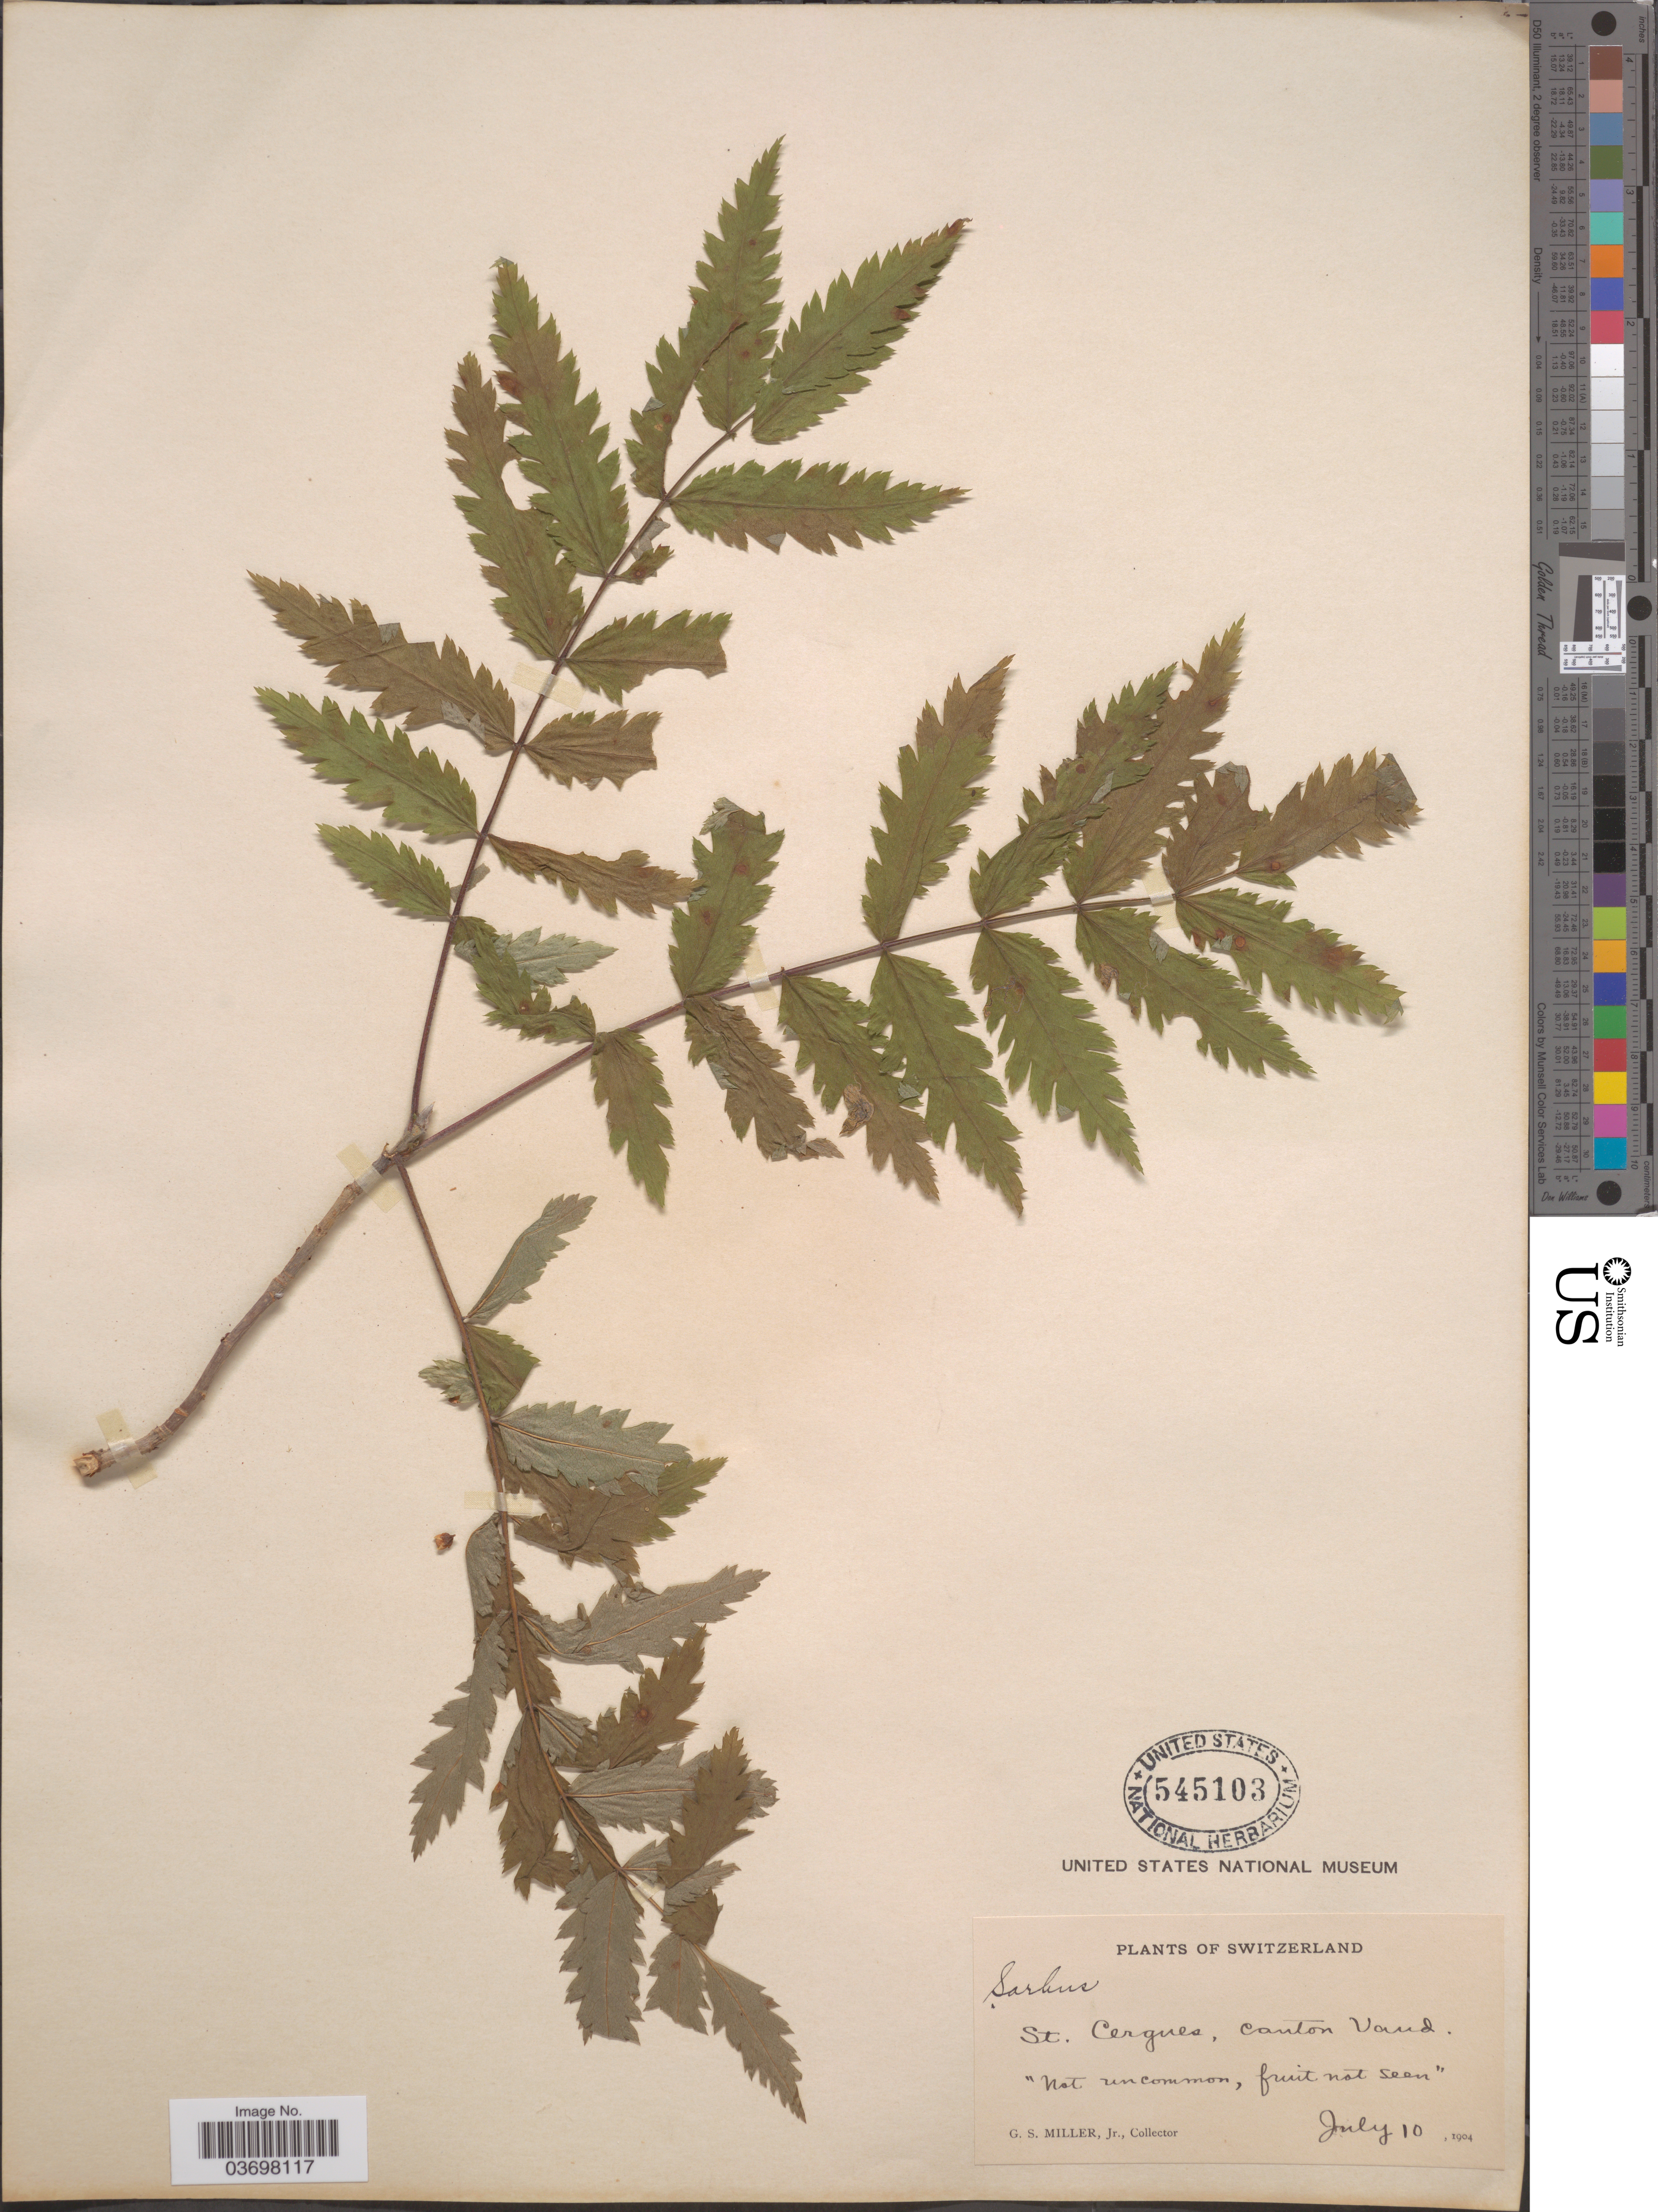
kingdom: Plantae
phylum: Tracheophyta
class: Magnoliopsida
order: Rosales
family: Rosaceae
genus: Sorbus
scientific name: Sorbus sp.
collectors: G. S. Miller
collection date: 1904-07-10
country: Switzerland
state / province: Vaud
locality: St. Cergues, canton Vaud.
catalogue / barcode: US 545103